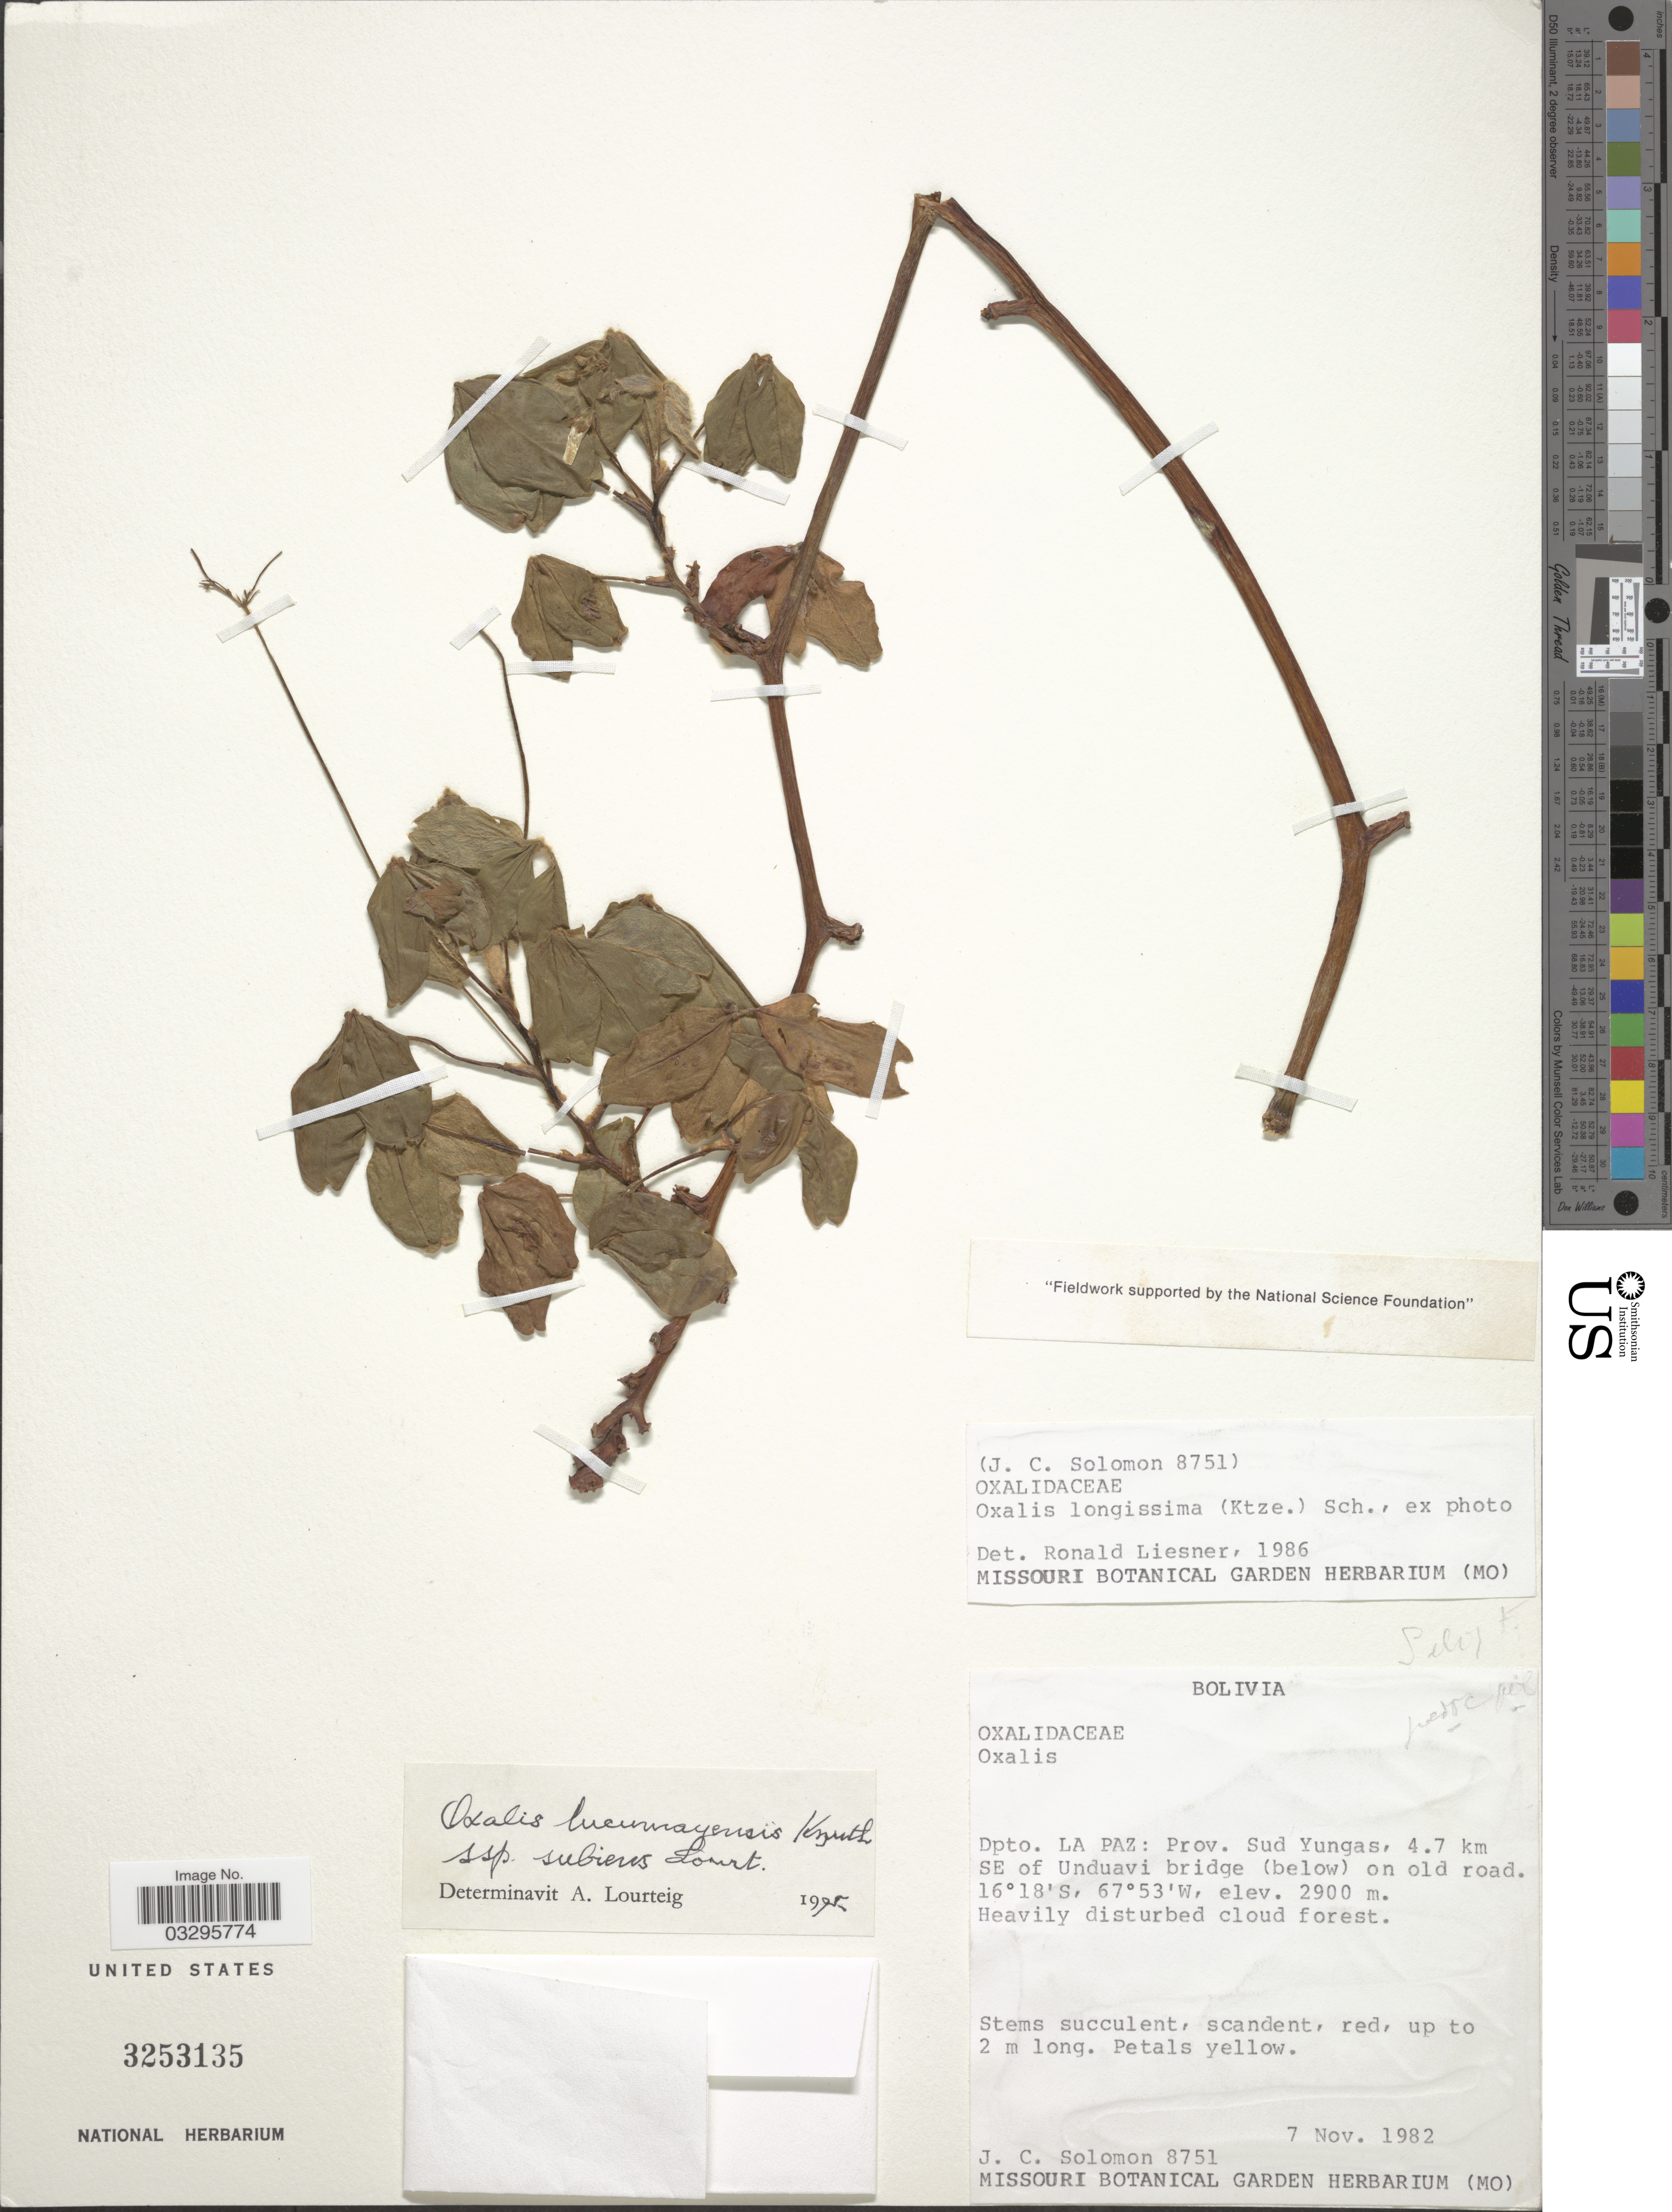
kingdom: Plantae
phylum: Tracheophyta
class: Magnoliopsida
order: Oxalidales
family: Oxalidaceae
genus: Oxalis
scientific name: Oxalis lucumayensis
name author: R. Knuth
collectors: J. C. Solomon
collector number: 8751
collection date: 1982-11-07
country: Bolivia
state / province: La Paz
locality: Dpto. La Paz: Prov. Sud Yungas, 4.7 km SE of Unduavi bridge (below) on old road.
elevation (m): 2900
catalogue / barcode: US 3253135